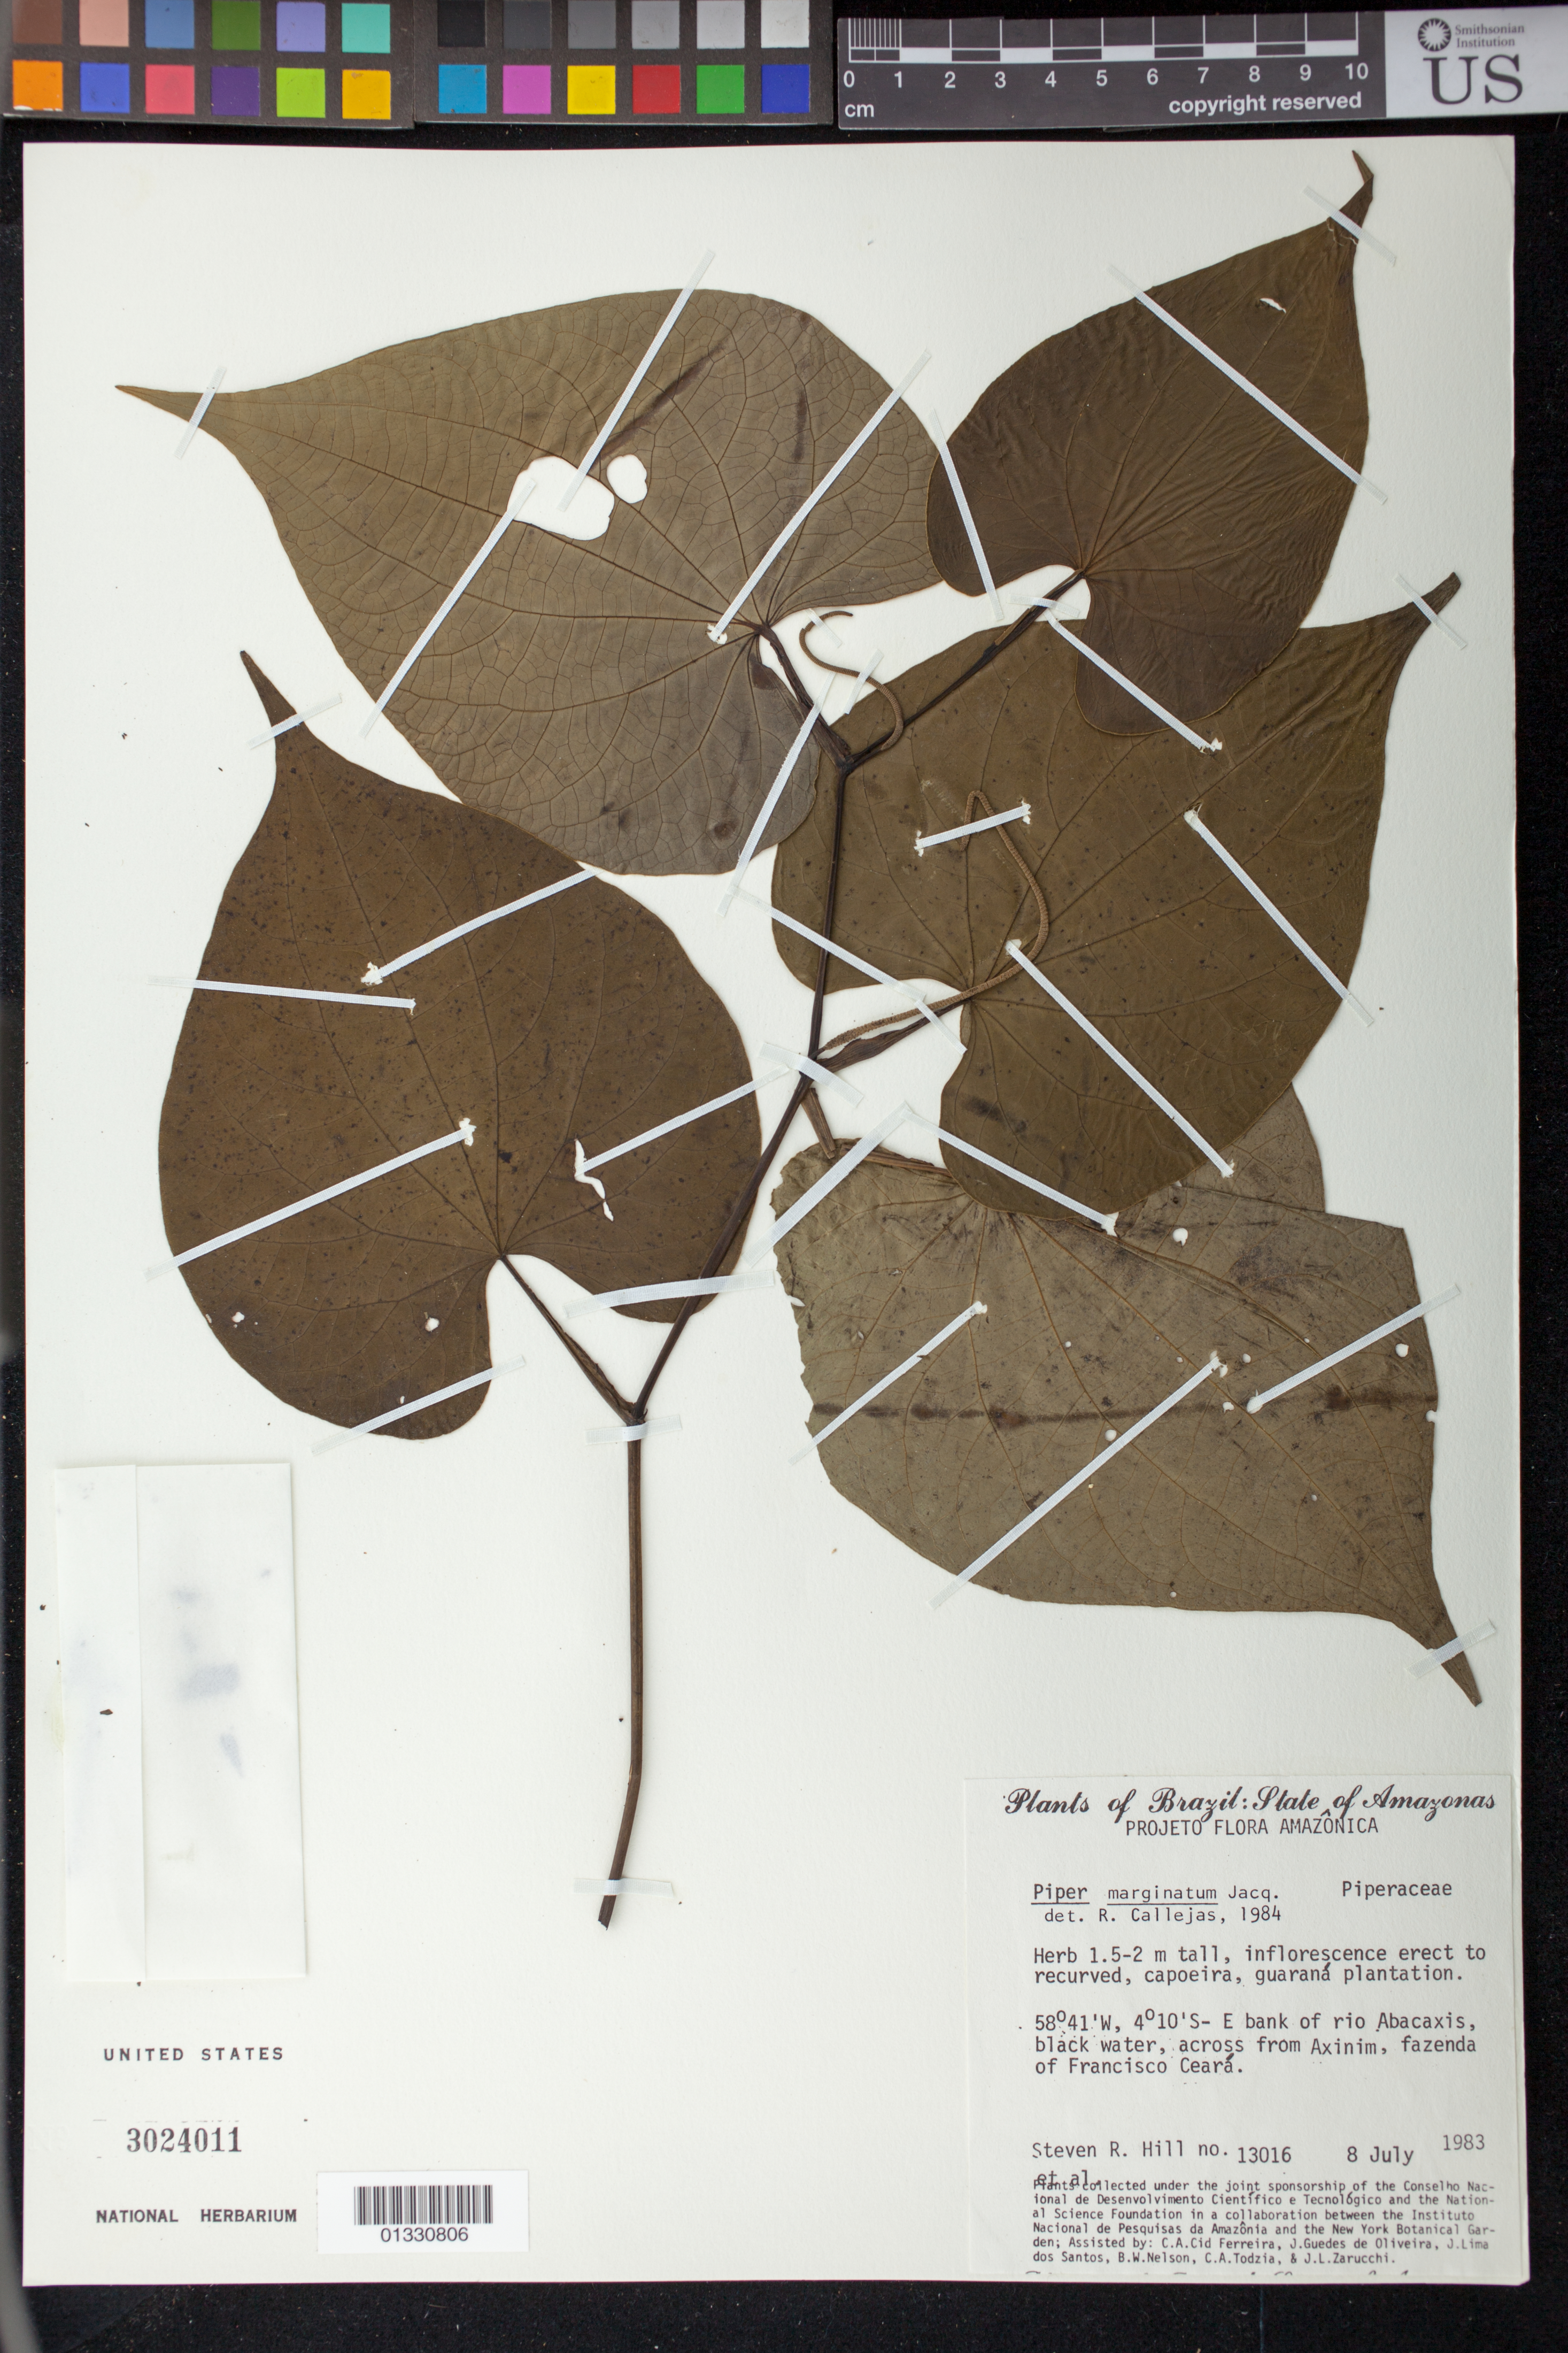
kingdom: Plantae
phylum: Tracheophyta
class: Magnoliopsida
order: Piperales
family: Piperaceae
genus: Piper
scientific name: Piper marginatum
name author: Jacq.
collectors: S. R. Hill et al.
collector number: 13016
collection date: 1983-07-08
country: Brazil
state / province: Amazonas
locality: E bank of rio Abacaxis, black water, across from Axinim, fazenda of Francisco Ceará.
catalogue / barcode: US 3024011